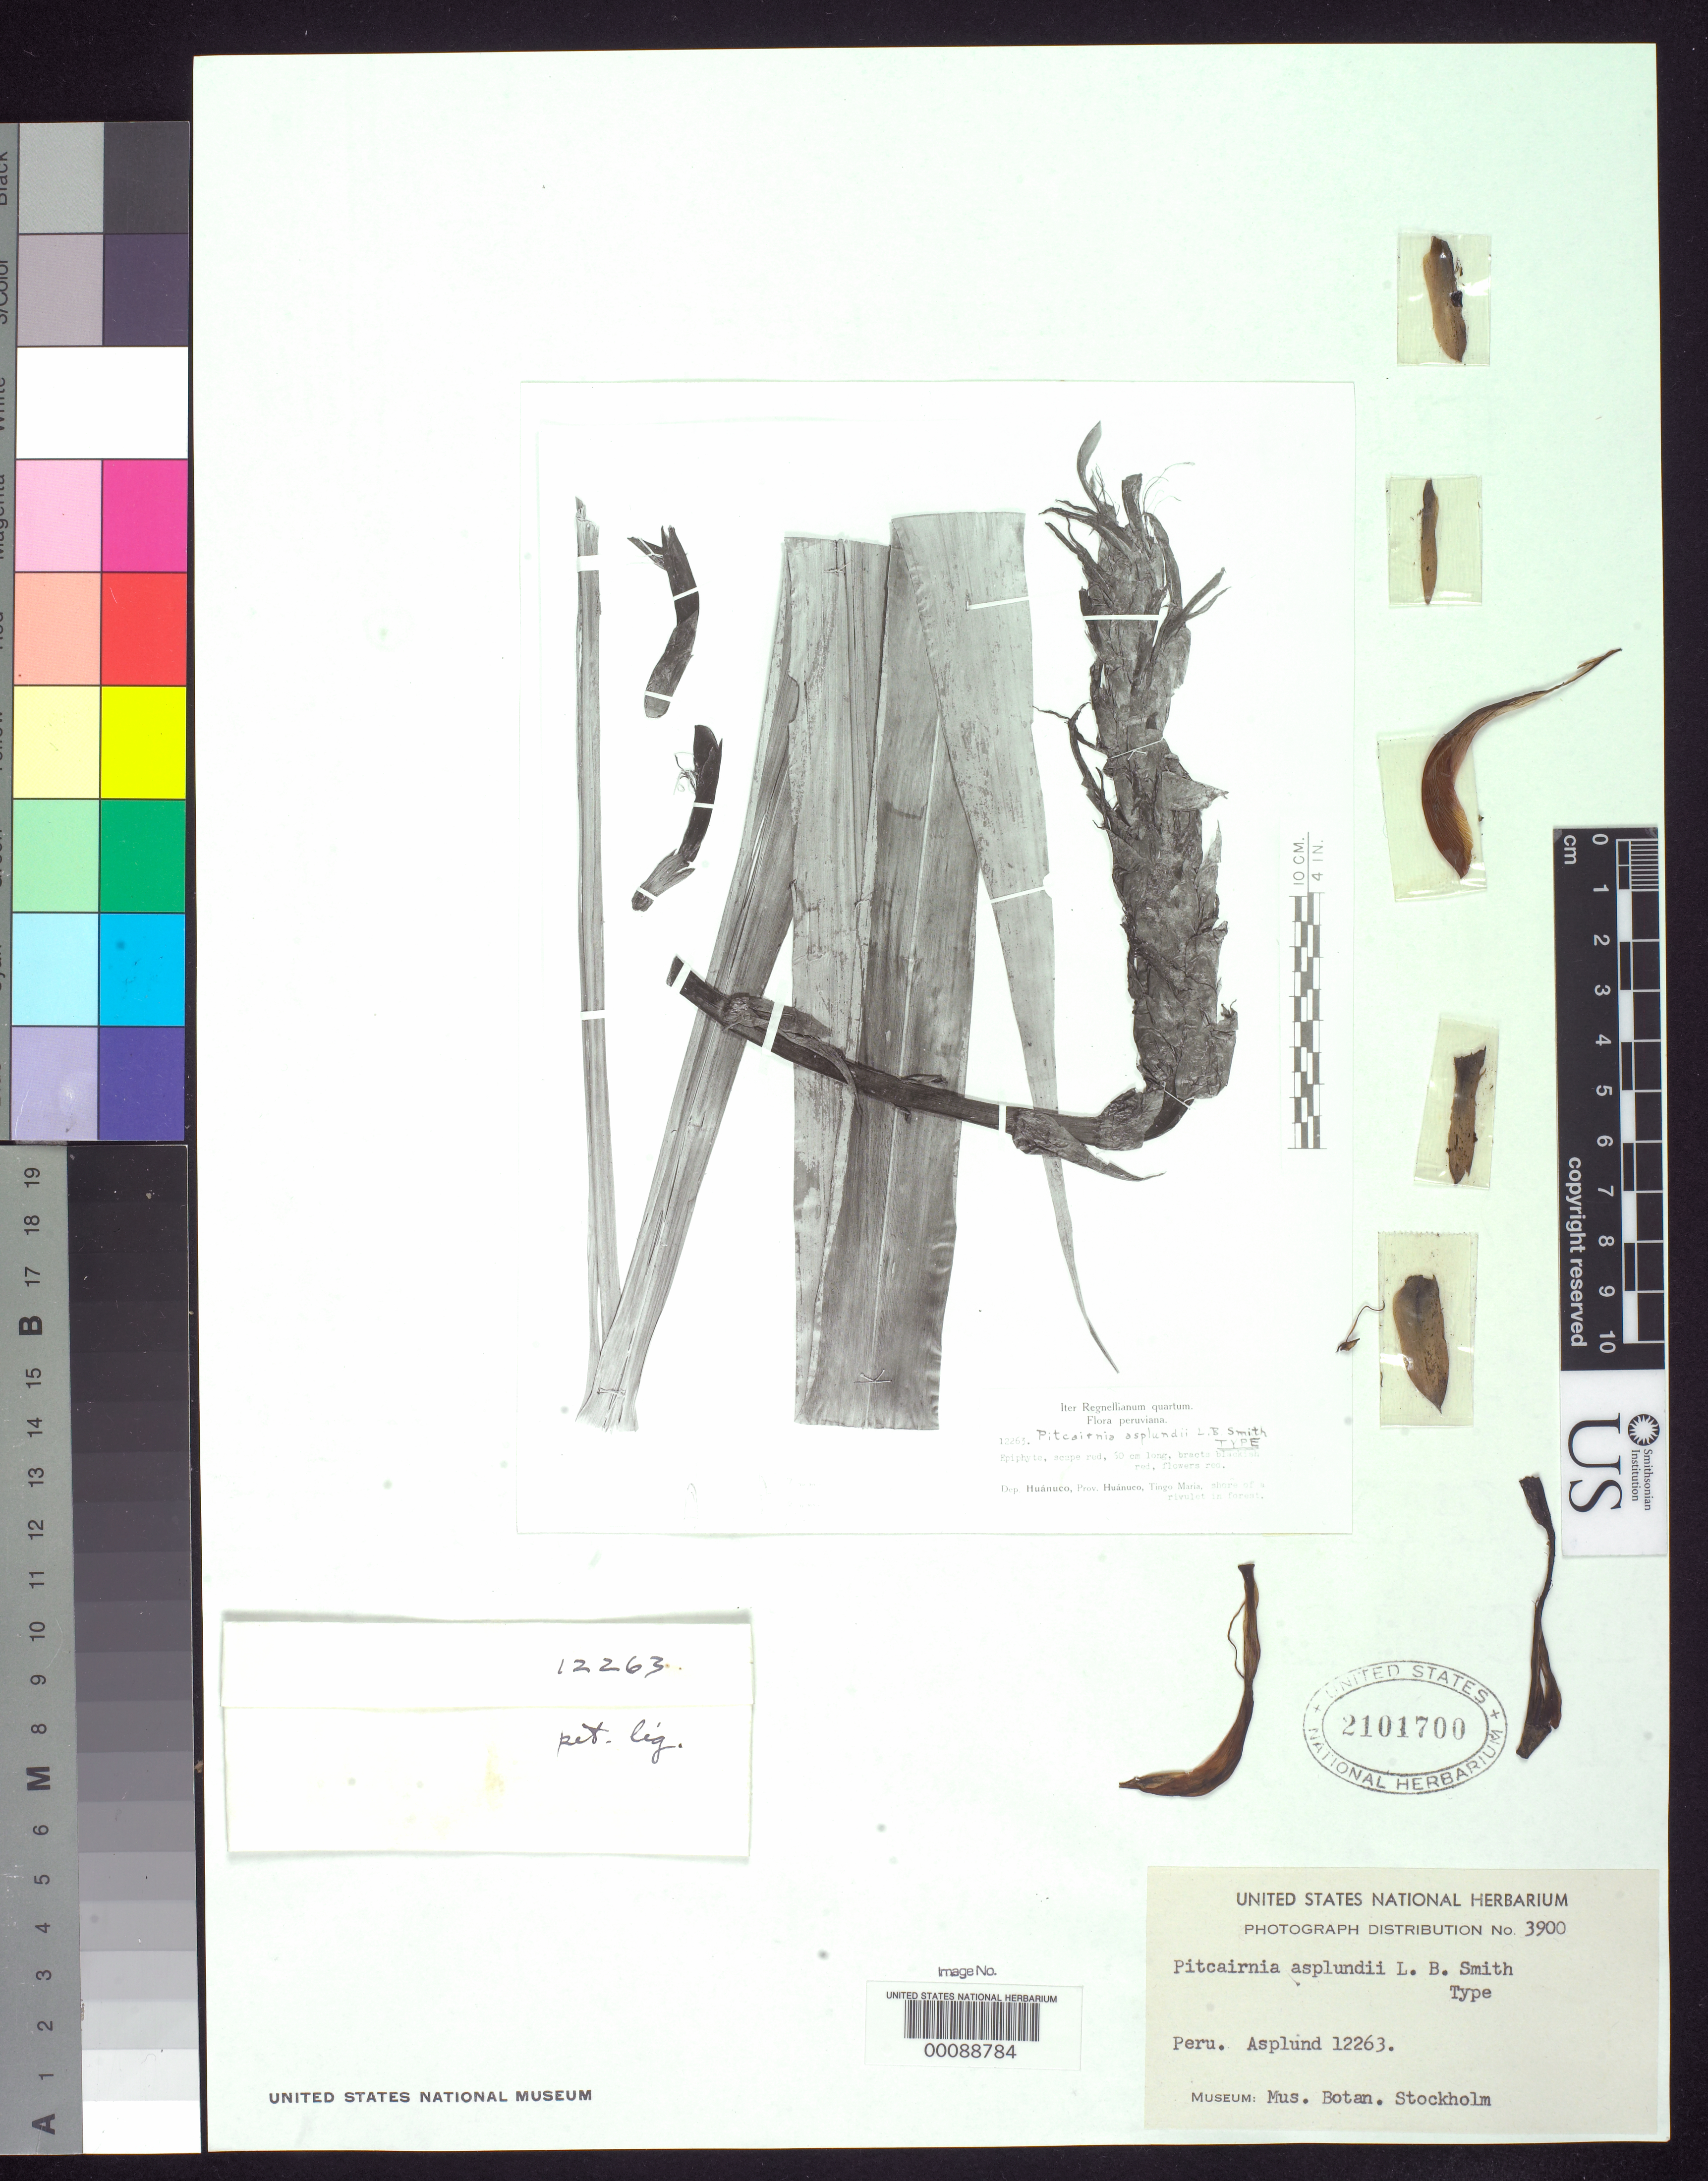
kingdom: Plantae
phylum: Tracheophyta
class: Liliopsida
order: Poales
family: Bromeliaceae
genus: Pitcairnia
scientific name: Pitcairnia asplundii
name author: L.B. Sm.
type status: Isotype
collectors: E. Asplund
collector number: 12263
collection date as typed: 16 Jul 1940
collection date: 1940-07-16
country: Peru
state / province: Huánuco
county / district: Leoncio Prado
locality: Tingo María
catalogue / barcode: US 2101700